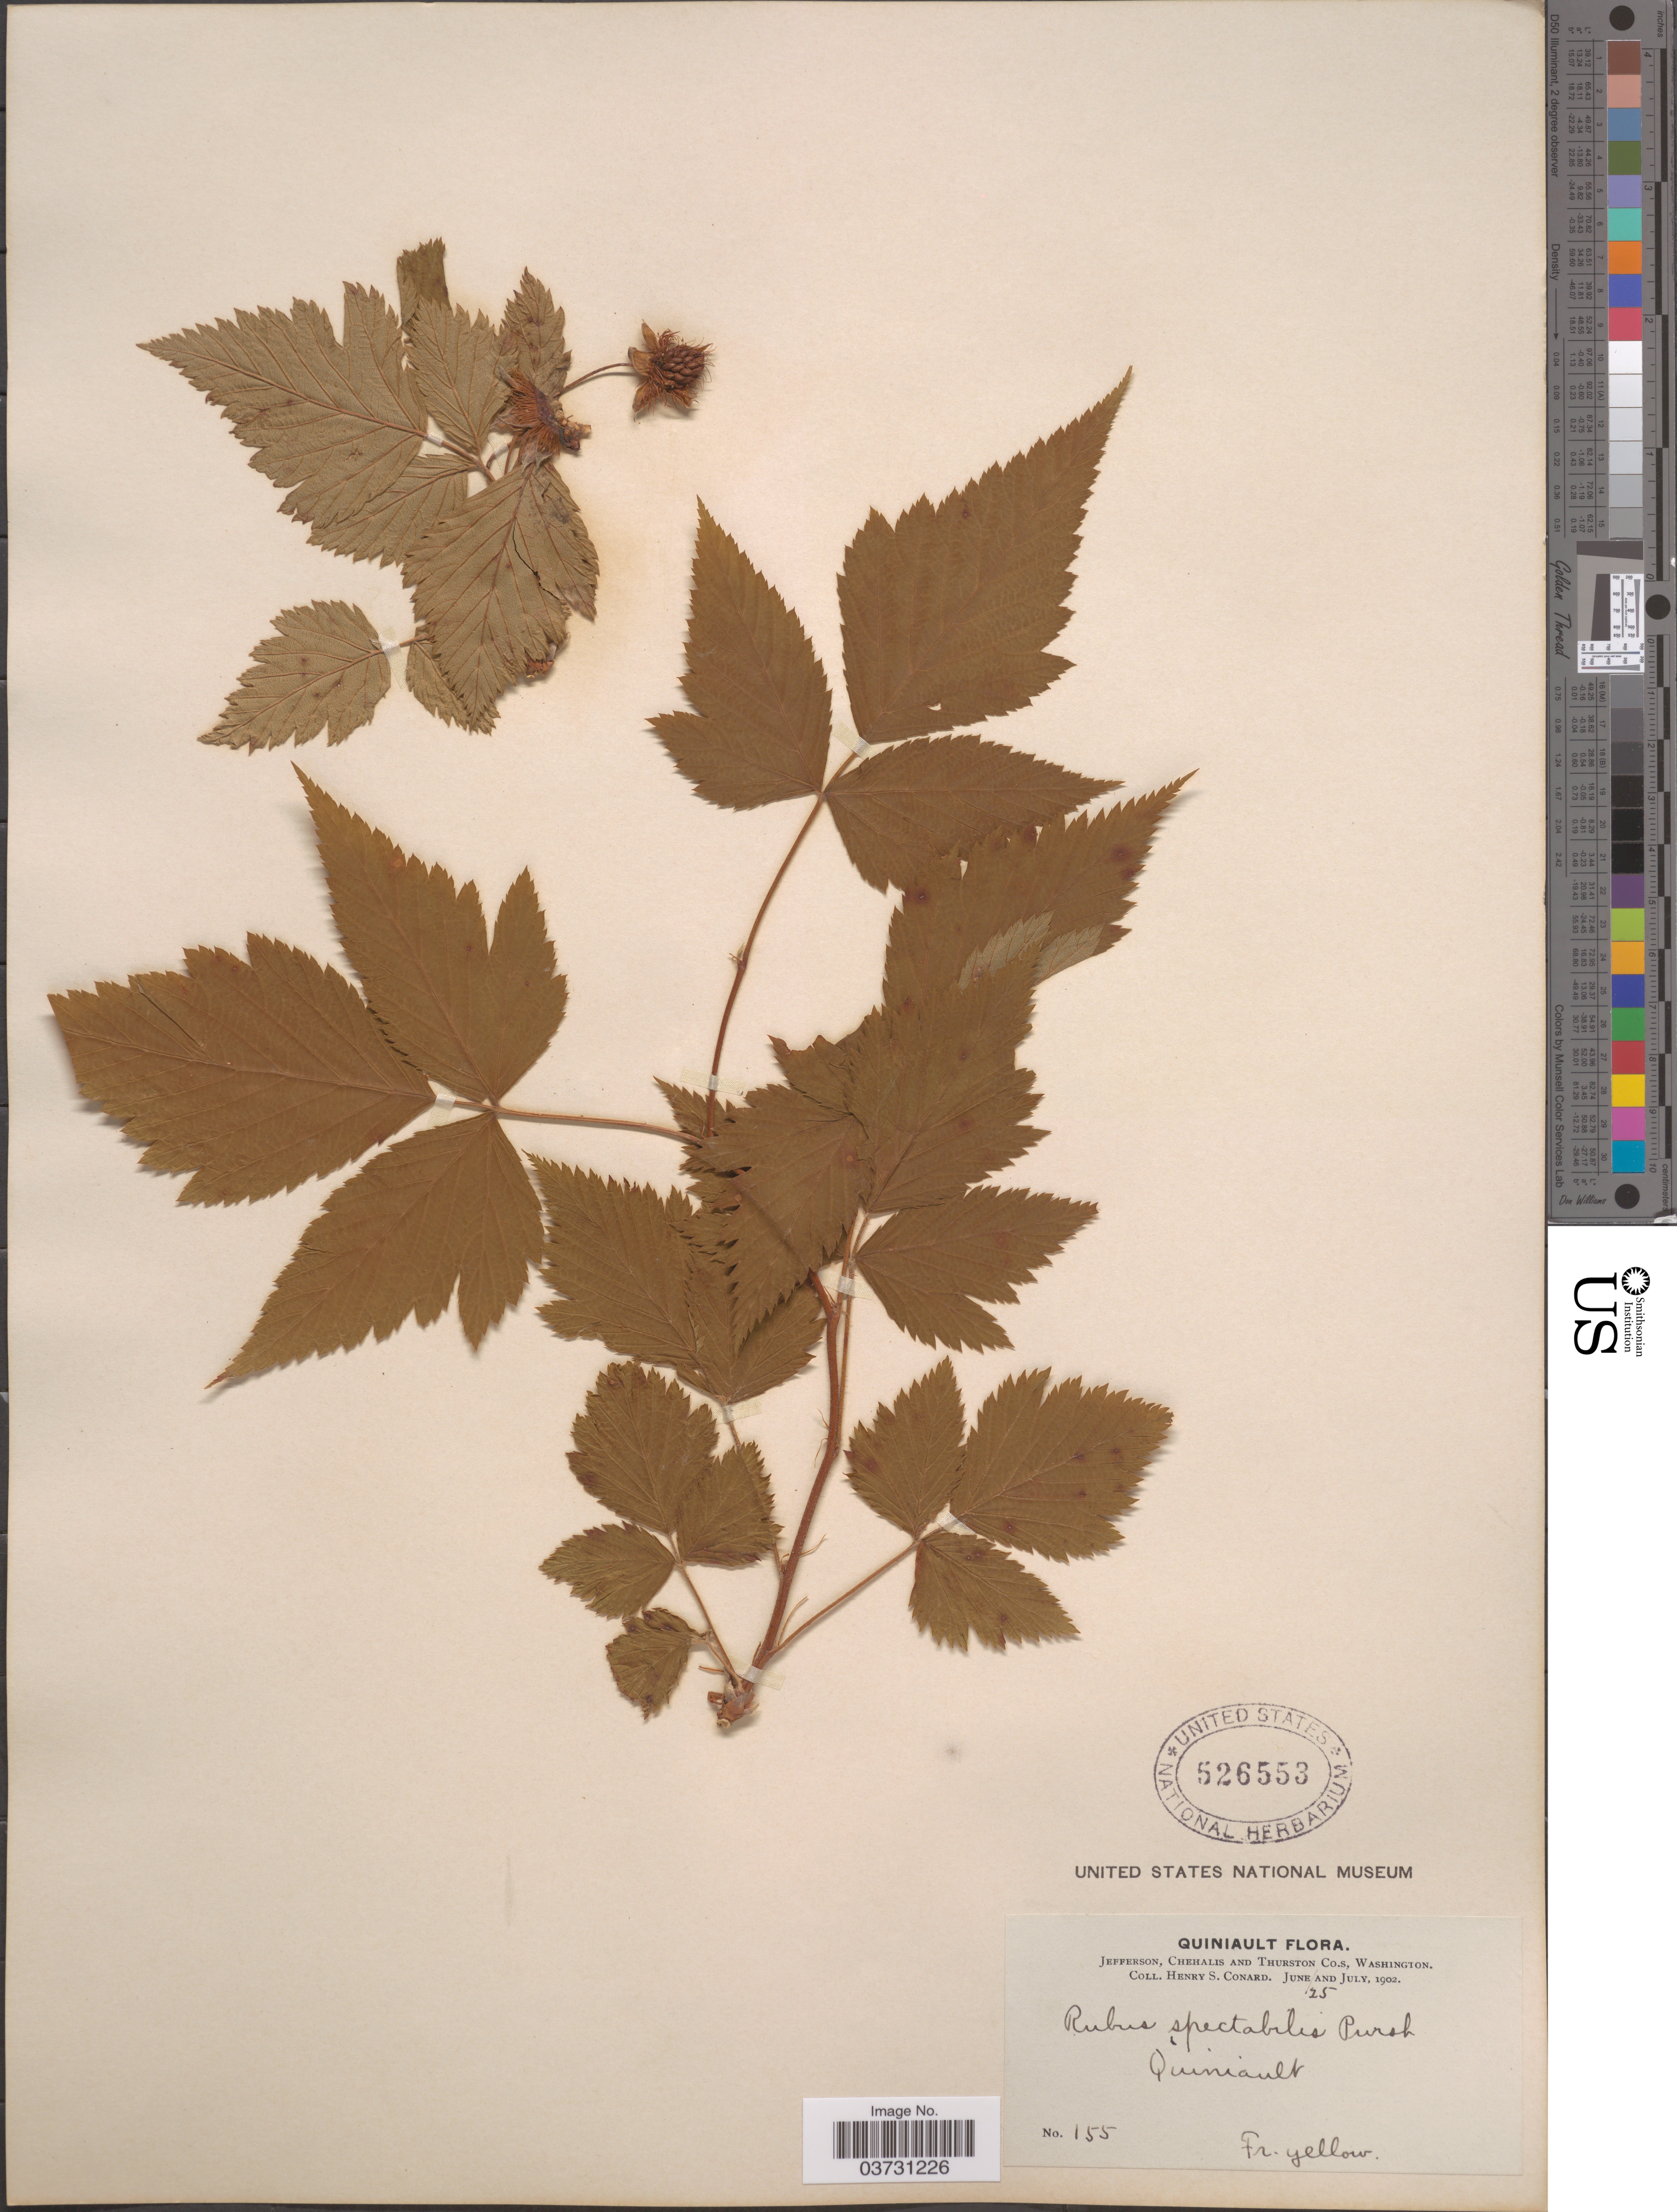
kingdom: Plantae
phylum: Tracheophyta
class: Magnoliopsida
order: Rosales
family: Rosaceae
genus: Rubus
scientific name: Rubus spectabilis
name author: Pursh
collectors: H. S. Conard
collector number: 155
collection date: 1902-06-25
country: United States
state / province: Washington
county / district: Thurston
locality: Quiniault. Jefferson, Chehalis and Thurston Co.s.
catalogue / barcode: US 526553